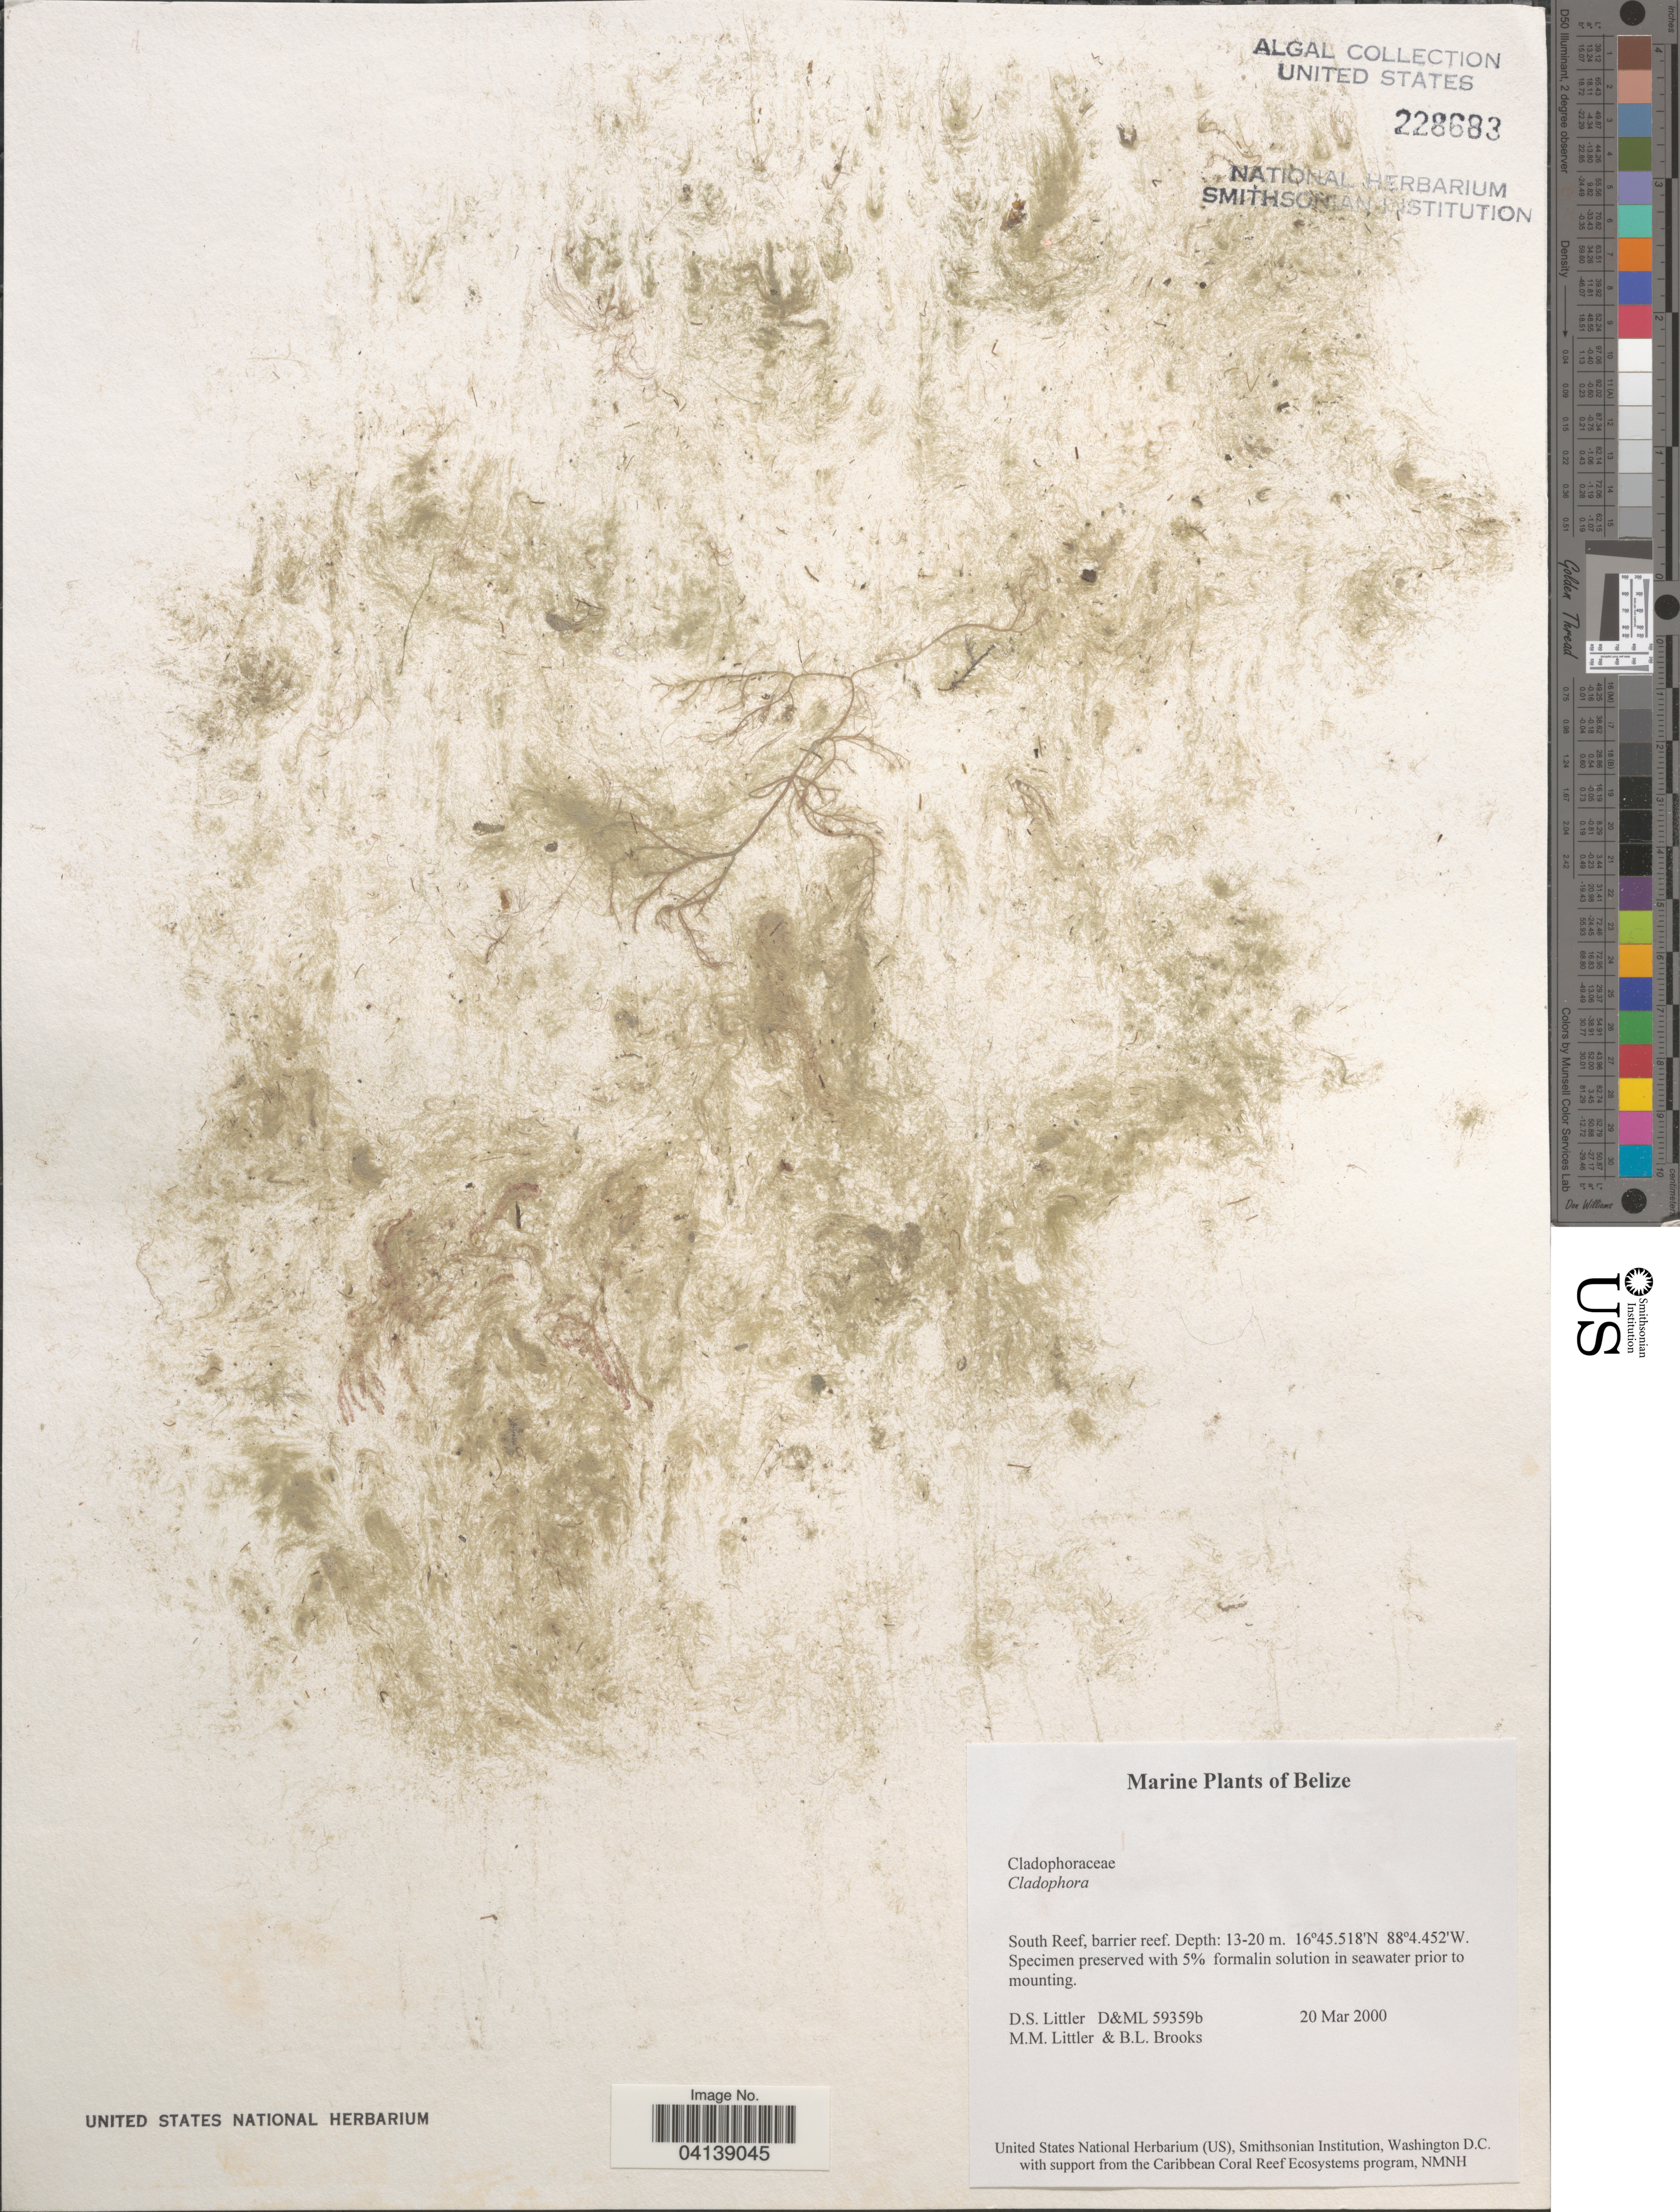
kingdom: Plantae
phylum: Chlorophyta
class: Ulvophyceae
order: Cladophorales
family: Cladophoraceae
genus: Cladophora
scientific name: Cladophora sp.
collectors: D. S. Littler & B. Brooks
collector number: D&ML 59359b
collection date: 2000-03-20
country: Belize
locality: South Reef, barrier reef.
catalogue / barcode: US 228683